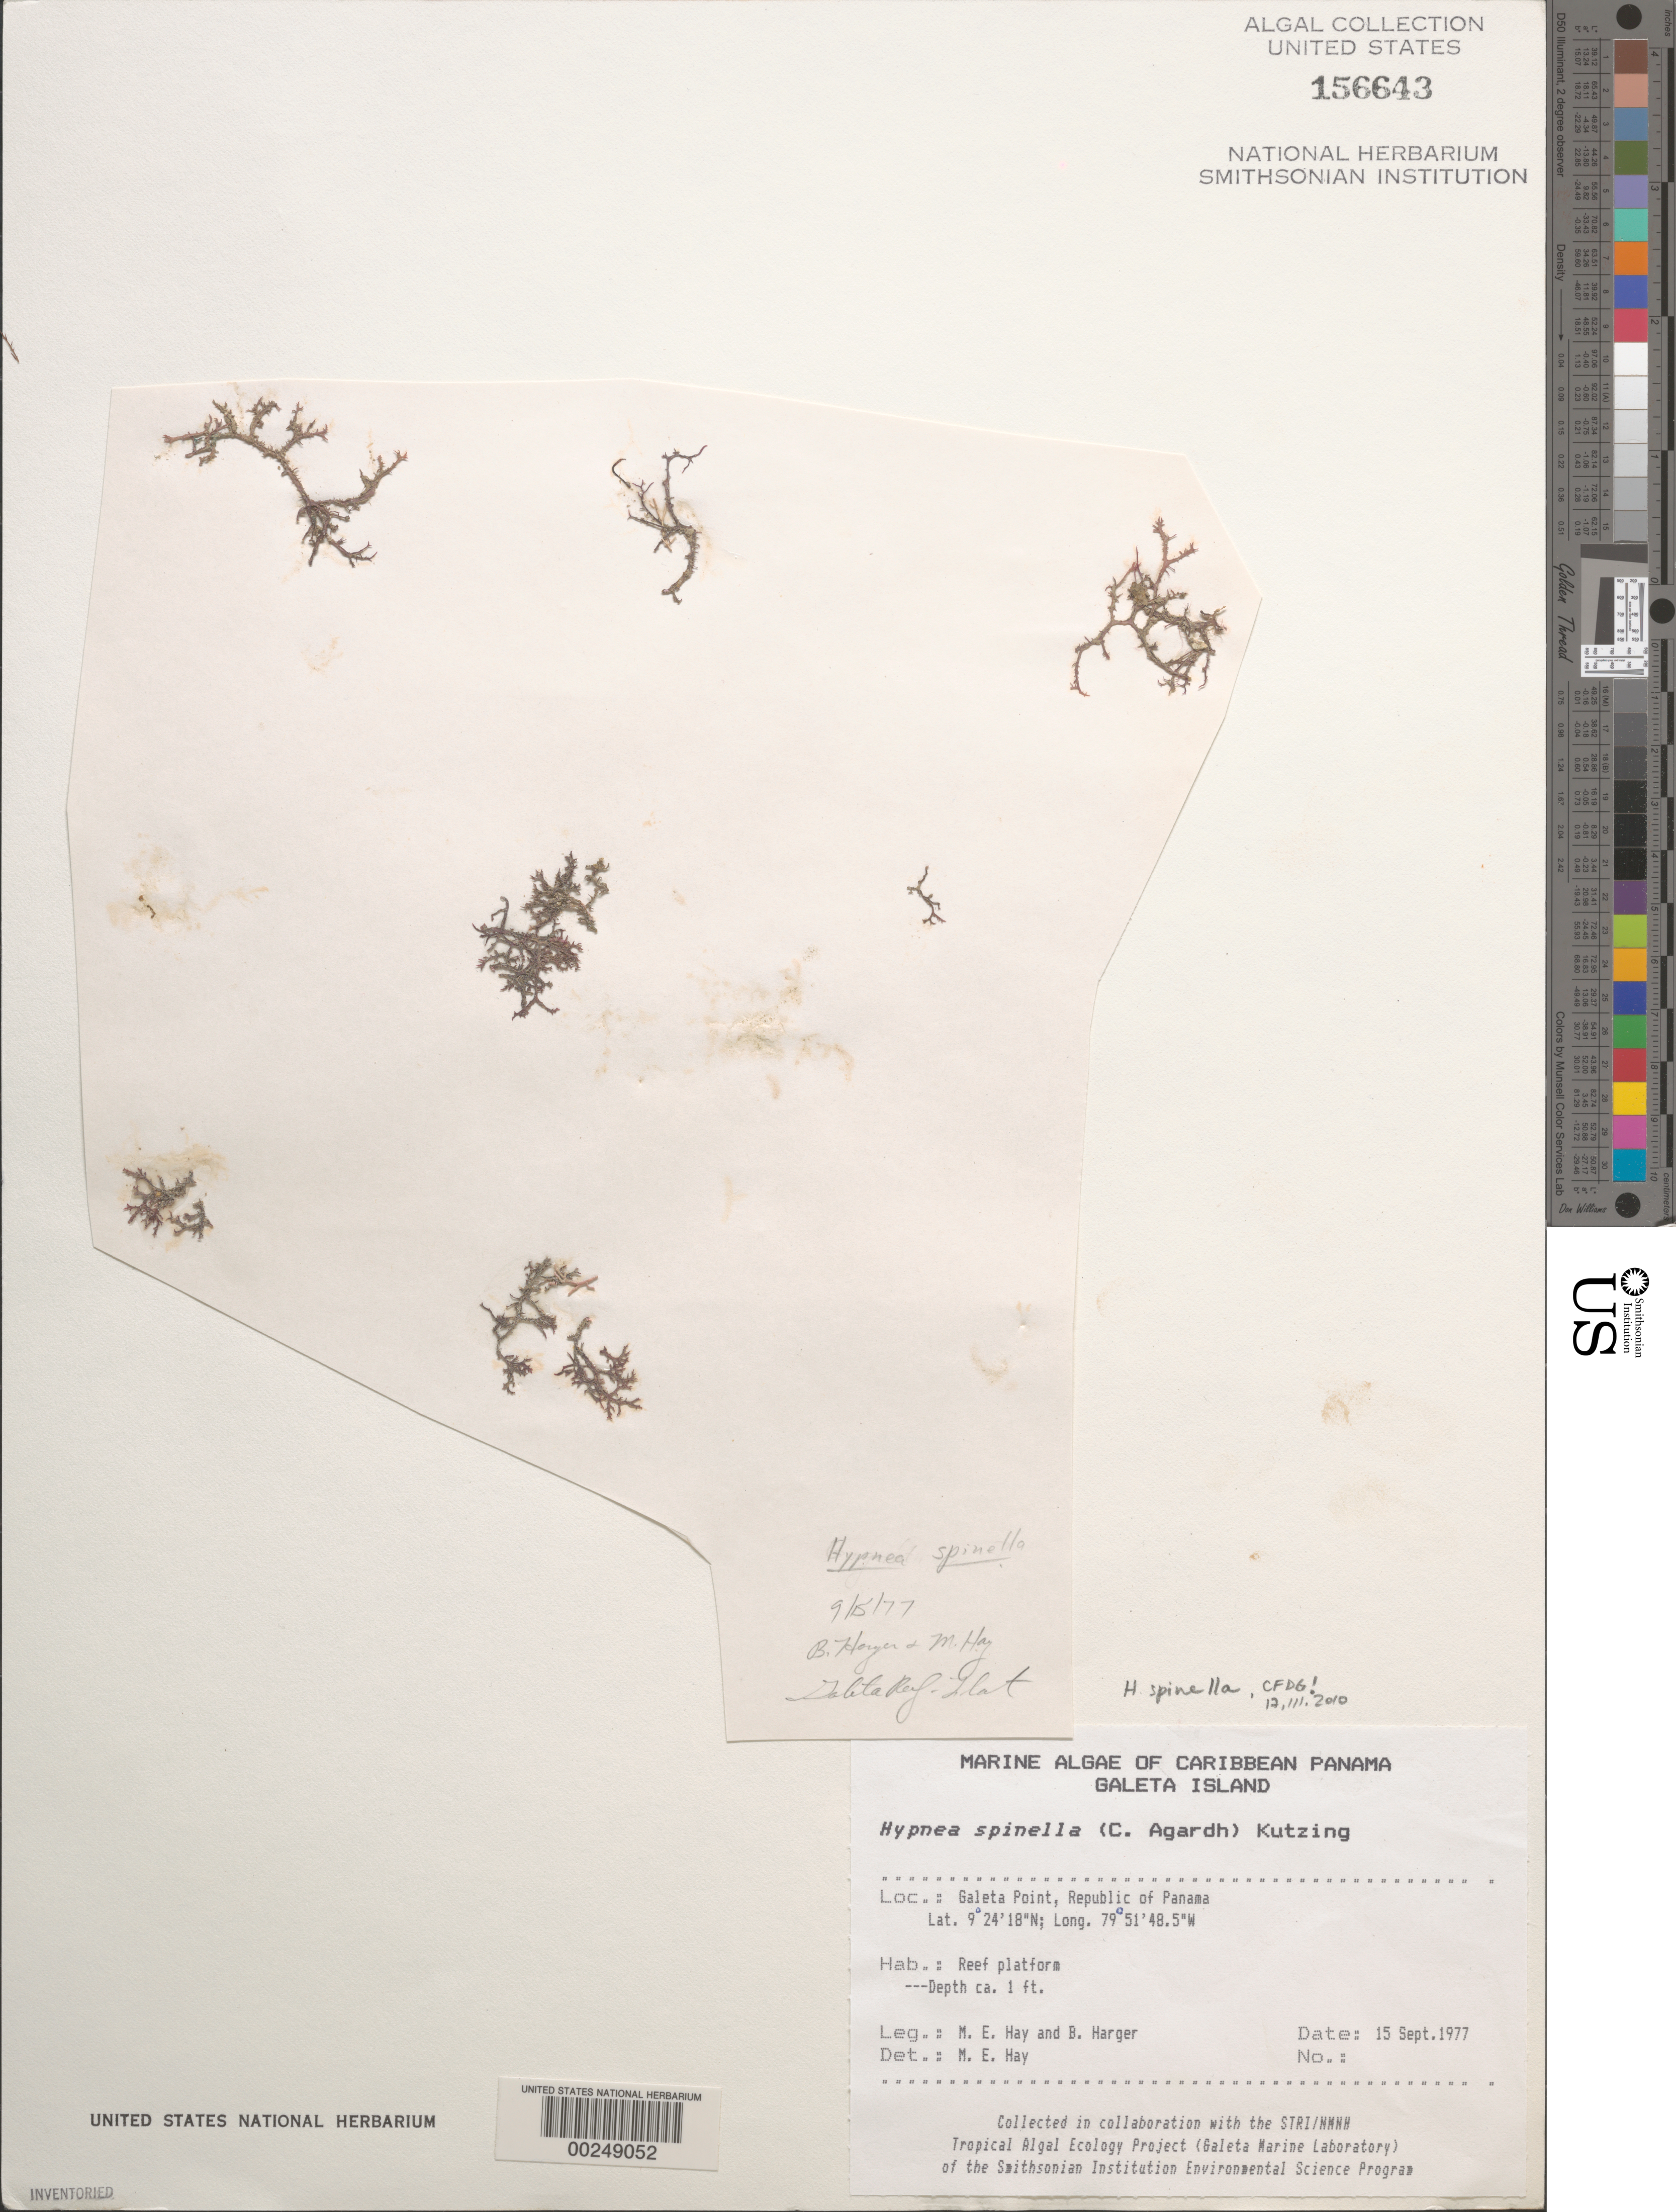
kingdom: Plantae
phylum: Rhodophyta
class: Florideophyceae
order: Gigartinales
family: Cystocloniaceae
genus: Hypnea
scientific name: Hypnea spinella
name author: (C. Agardh) Kütz.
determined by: Hay, M. E.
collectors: M. E. Hay & B. W. Harger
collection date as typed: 15 Sep 1977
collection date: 1977-09-15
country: Panama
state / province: Colón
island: Galeta Island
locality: Galeta Point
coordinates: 9 24' 18" N, 79 51' 48.5" W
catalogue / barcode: US 156643